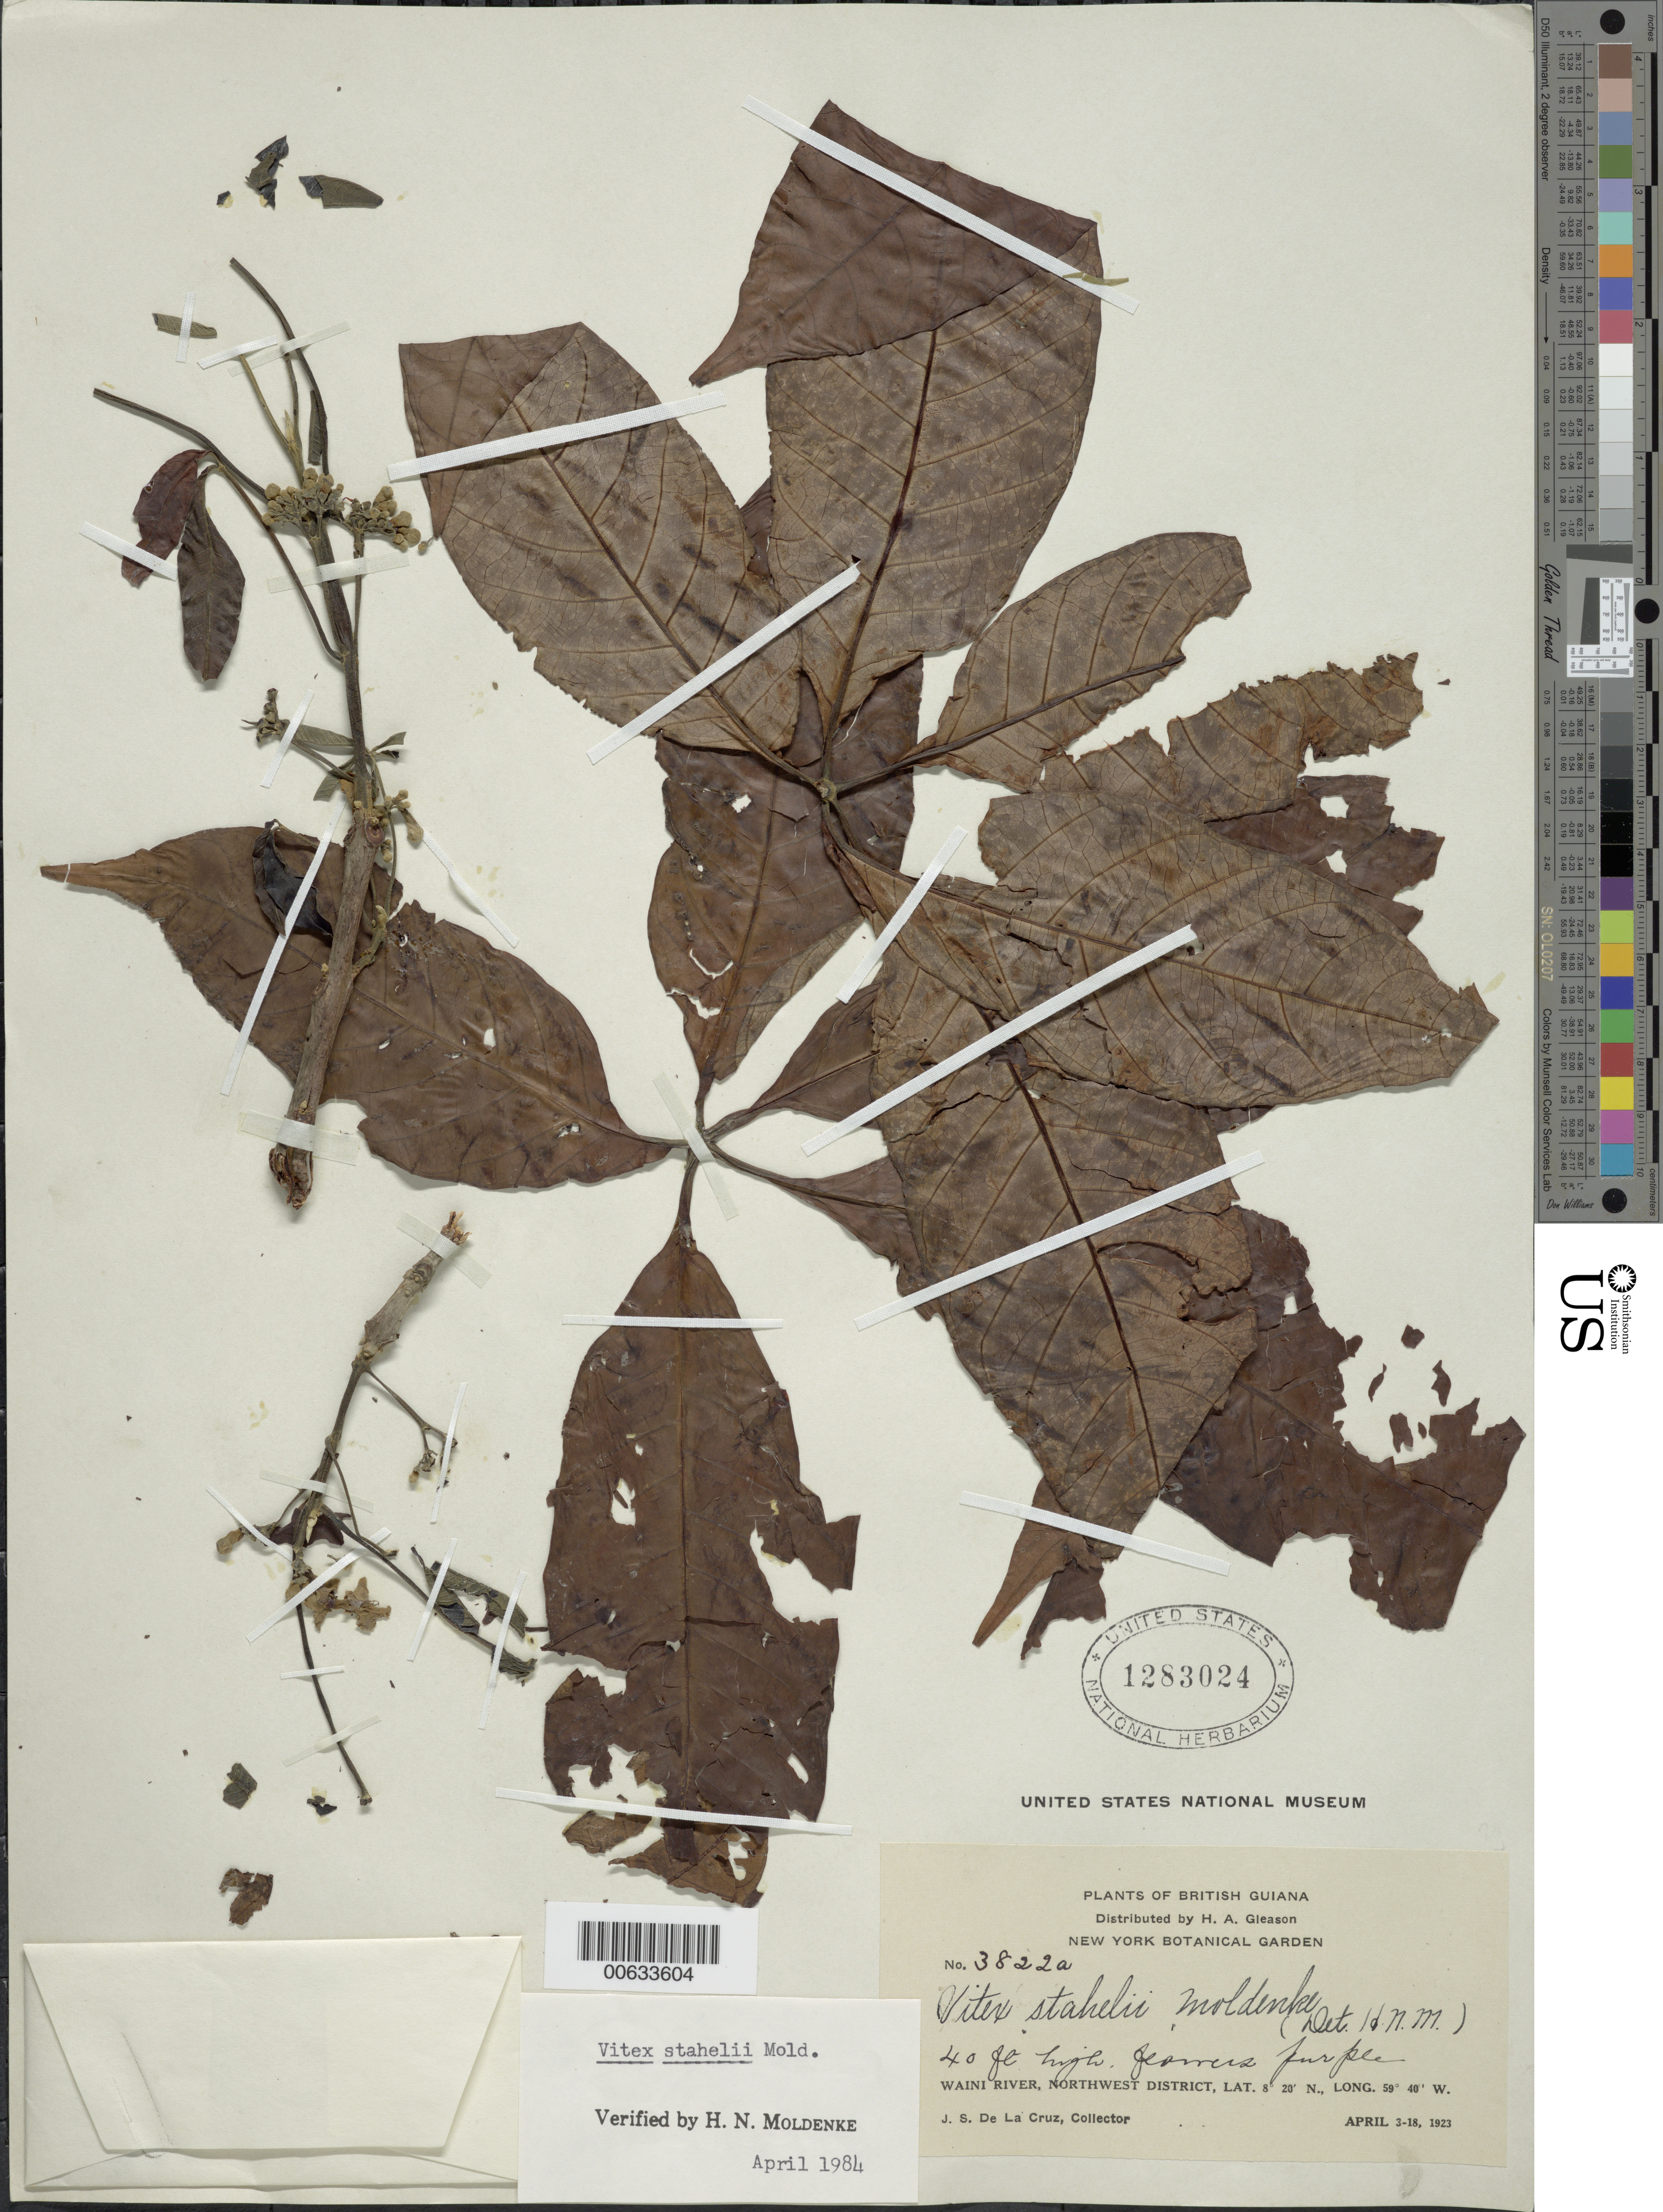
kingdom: Plantae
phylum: Tracheophyta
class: Magnoliopsida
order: Lamiales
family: Lamiaceae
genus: Vitex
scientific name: Vitex stahelii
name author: Moldenke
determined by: Moldenke, H. N.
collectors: J. S. de la Cruz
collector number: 3822 a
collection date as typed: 3-Apr-23 to 18-Apr-23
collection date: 1923-04-03/1923-04-18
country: Guyana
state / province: Barima-Waini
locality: Waini R., NW District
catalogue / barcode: US 1283024